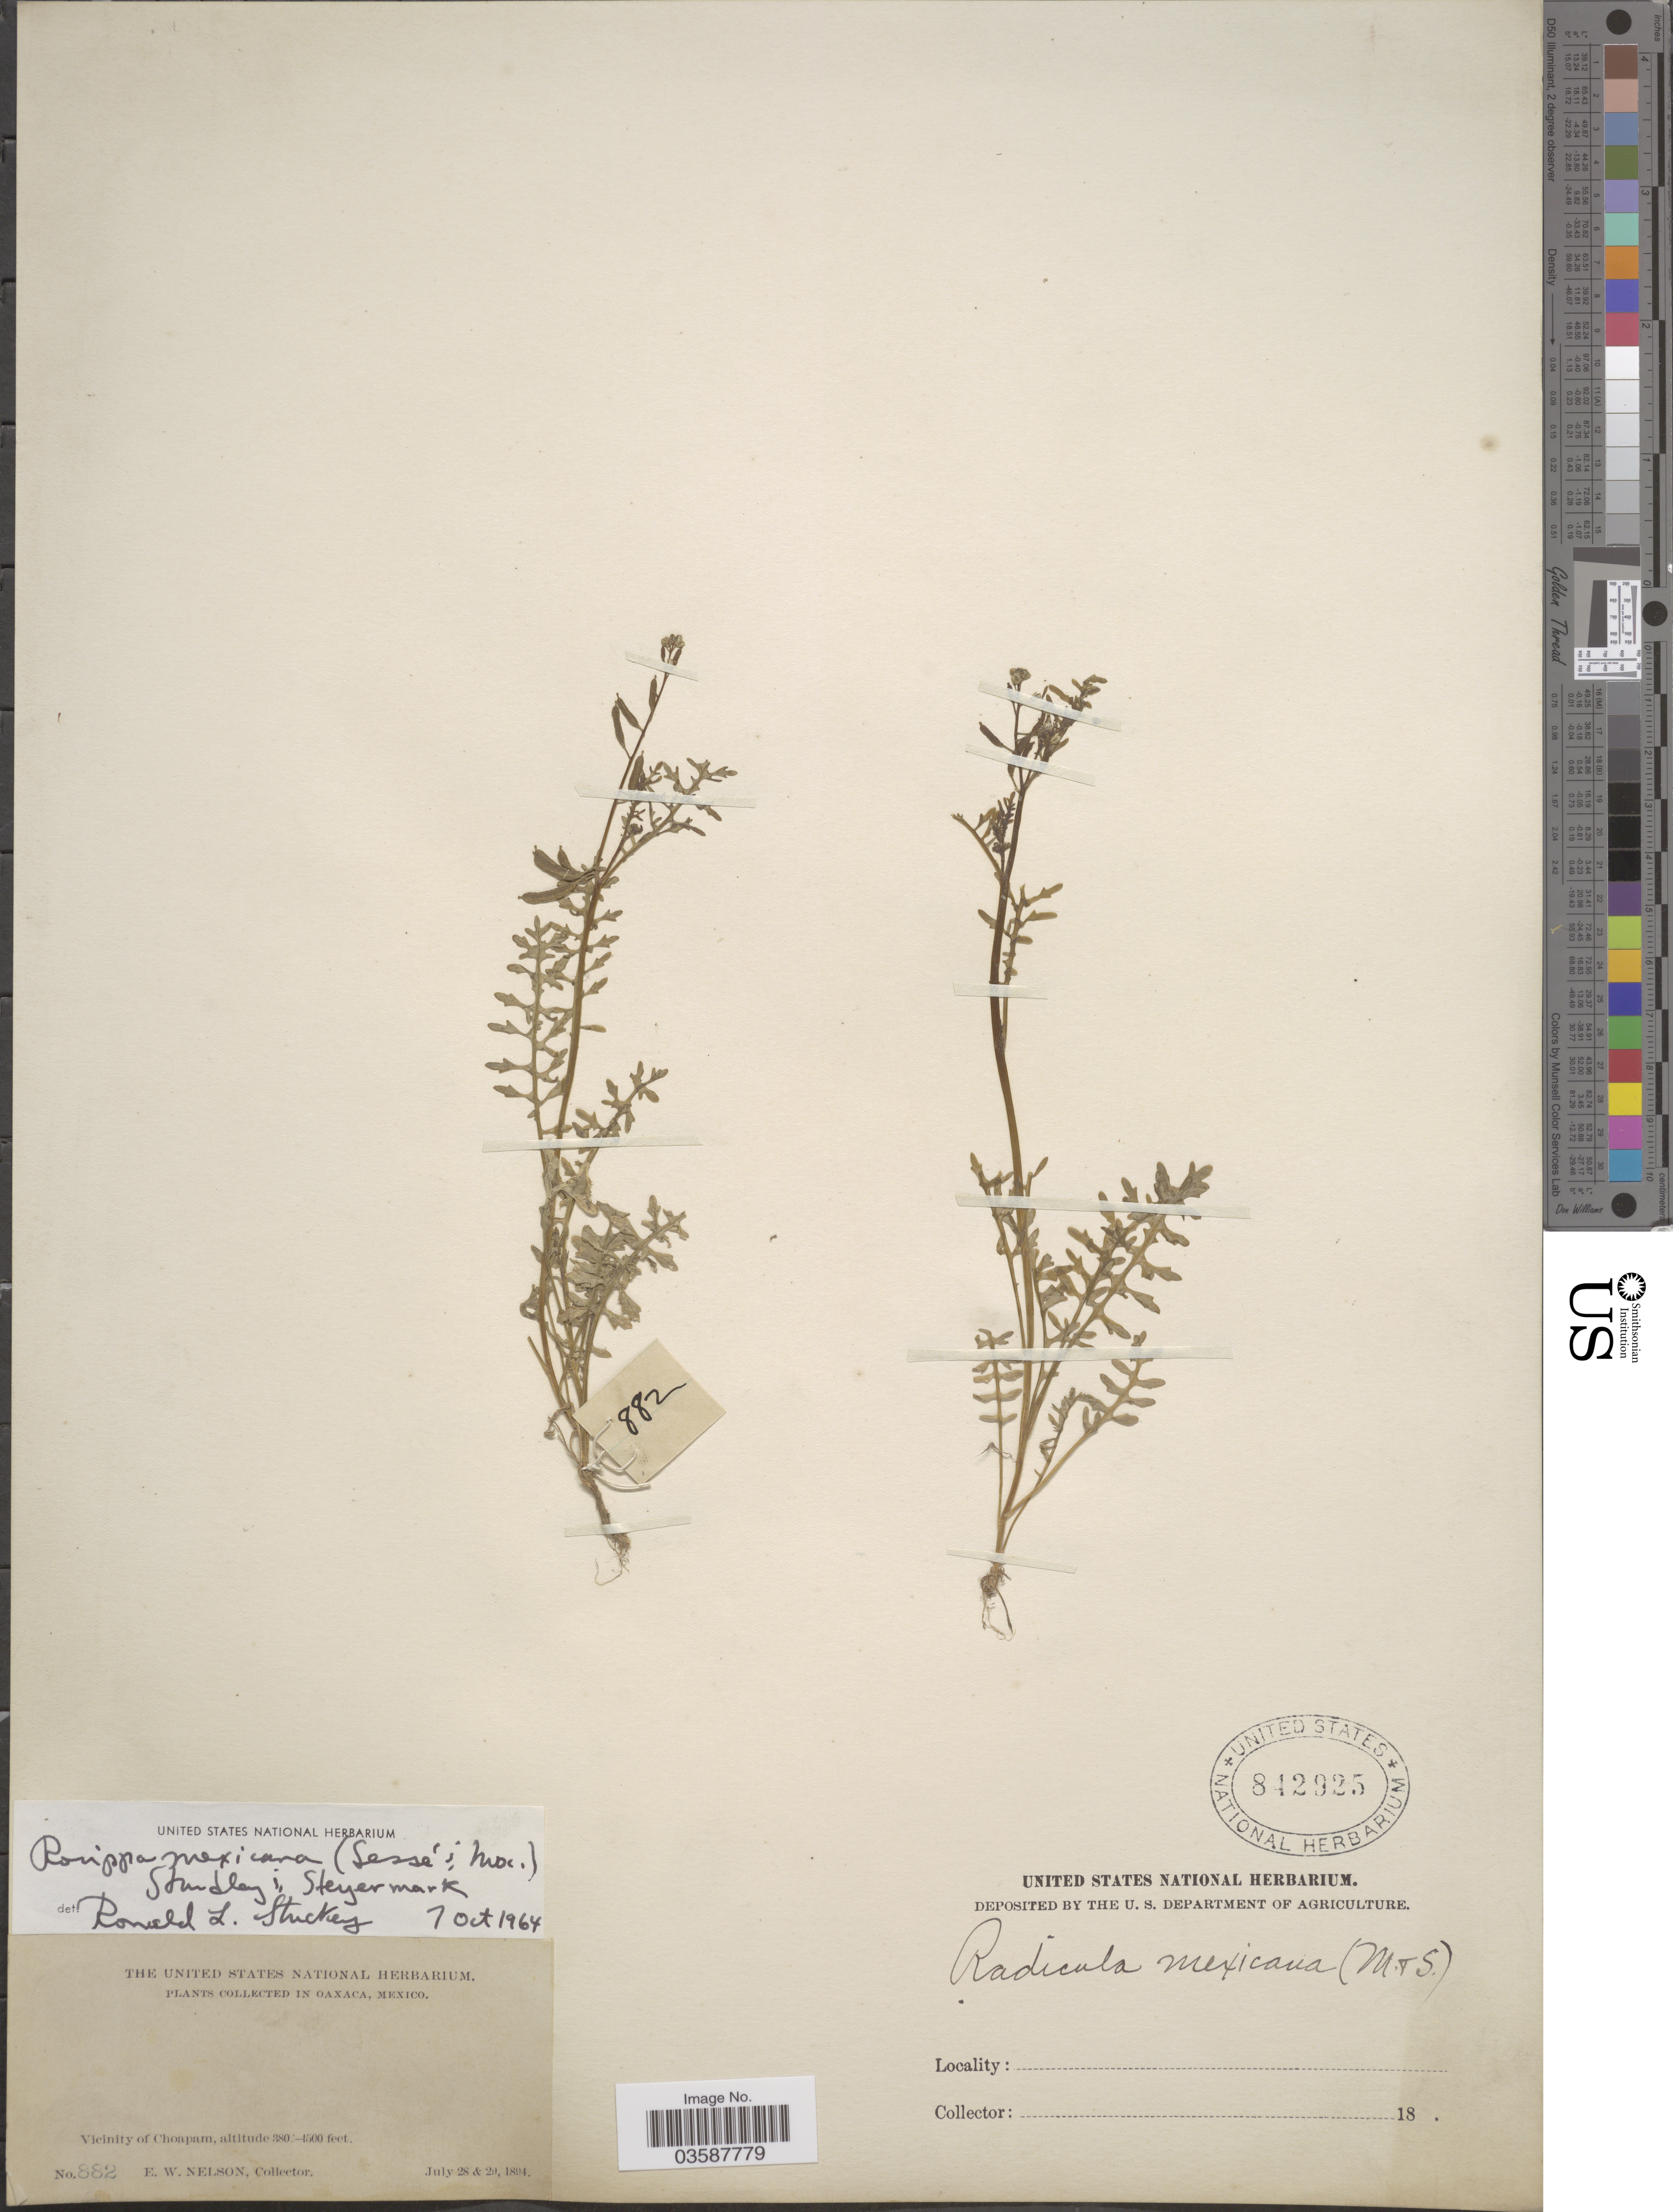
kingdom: Plantae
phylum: Tracheophyta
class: Magnoliopsida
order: Brassicales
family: Brassicaceae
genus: Rorippa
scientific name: Rorippa mexicana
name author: (Moc.) Standl. & Steyerm.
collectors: E. W. Nelson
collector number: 882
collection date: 1894-07-28/1894-07-29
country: Mexico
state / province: Oaxaca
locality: Vicinity of Choapam.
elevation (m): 116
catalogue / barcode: US 842925